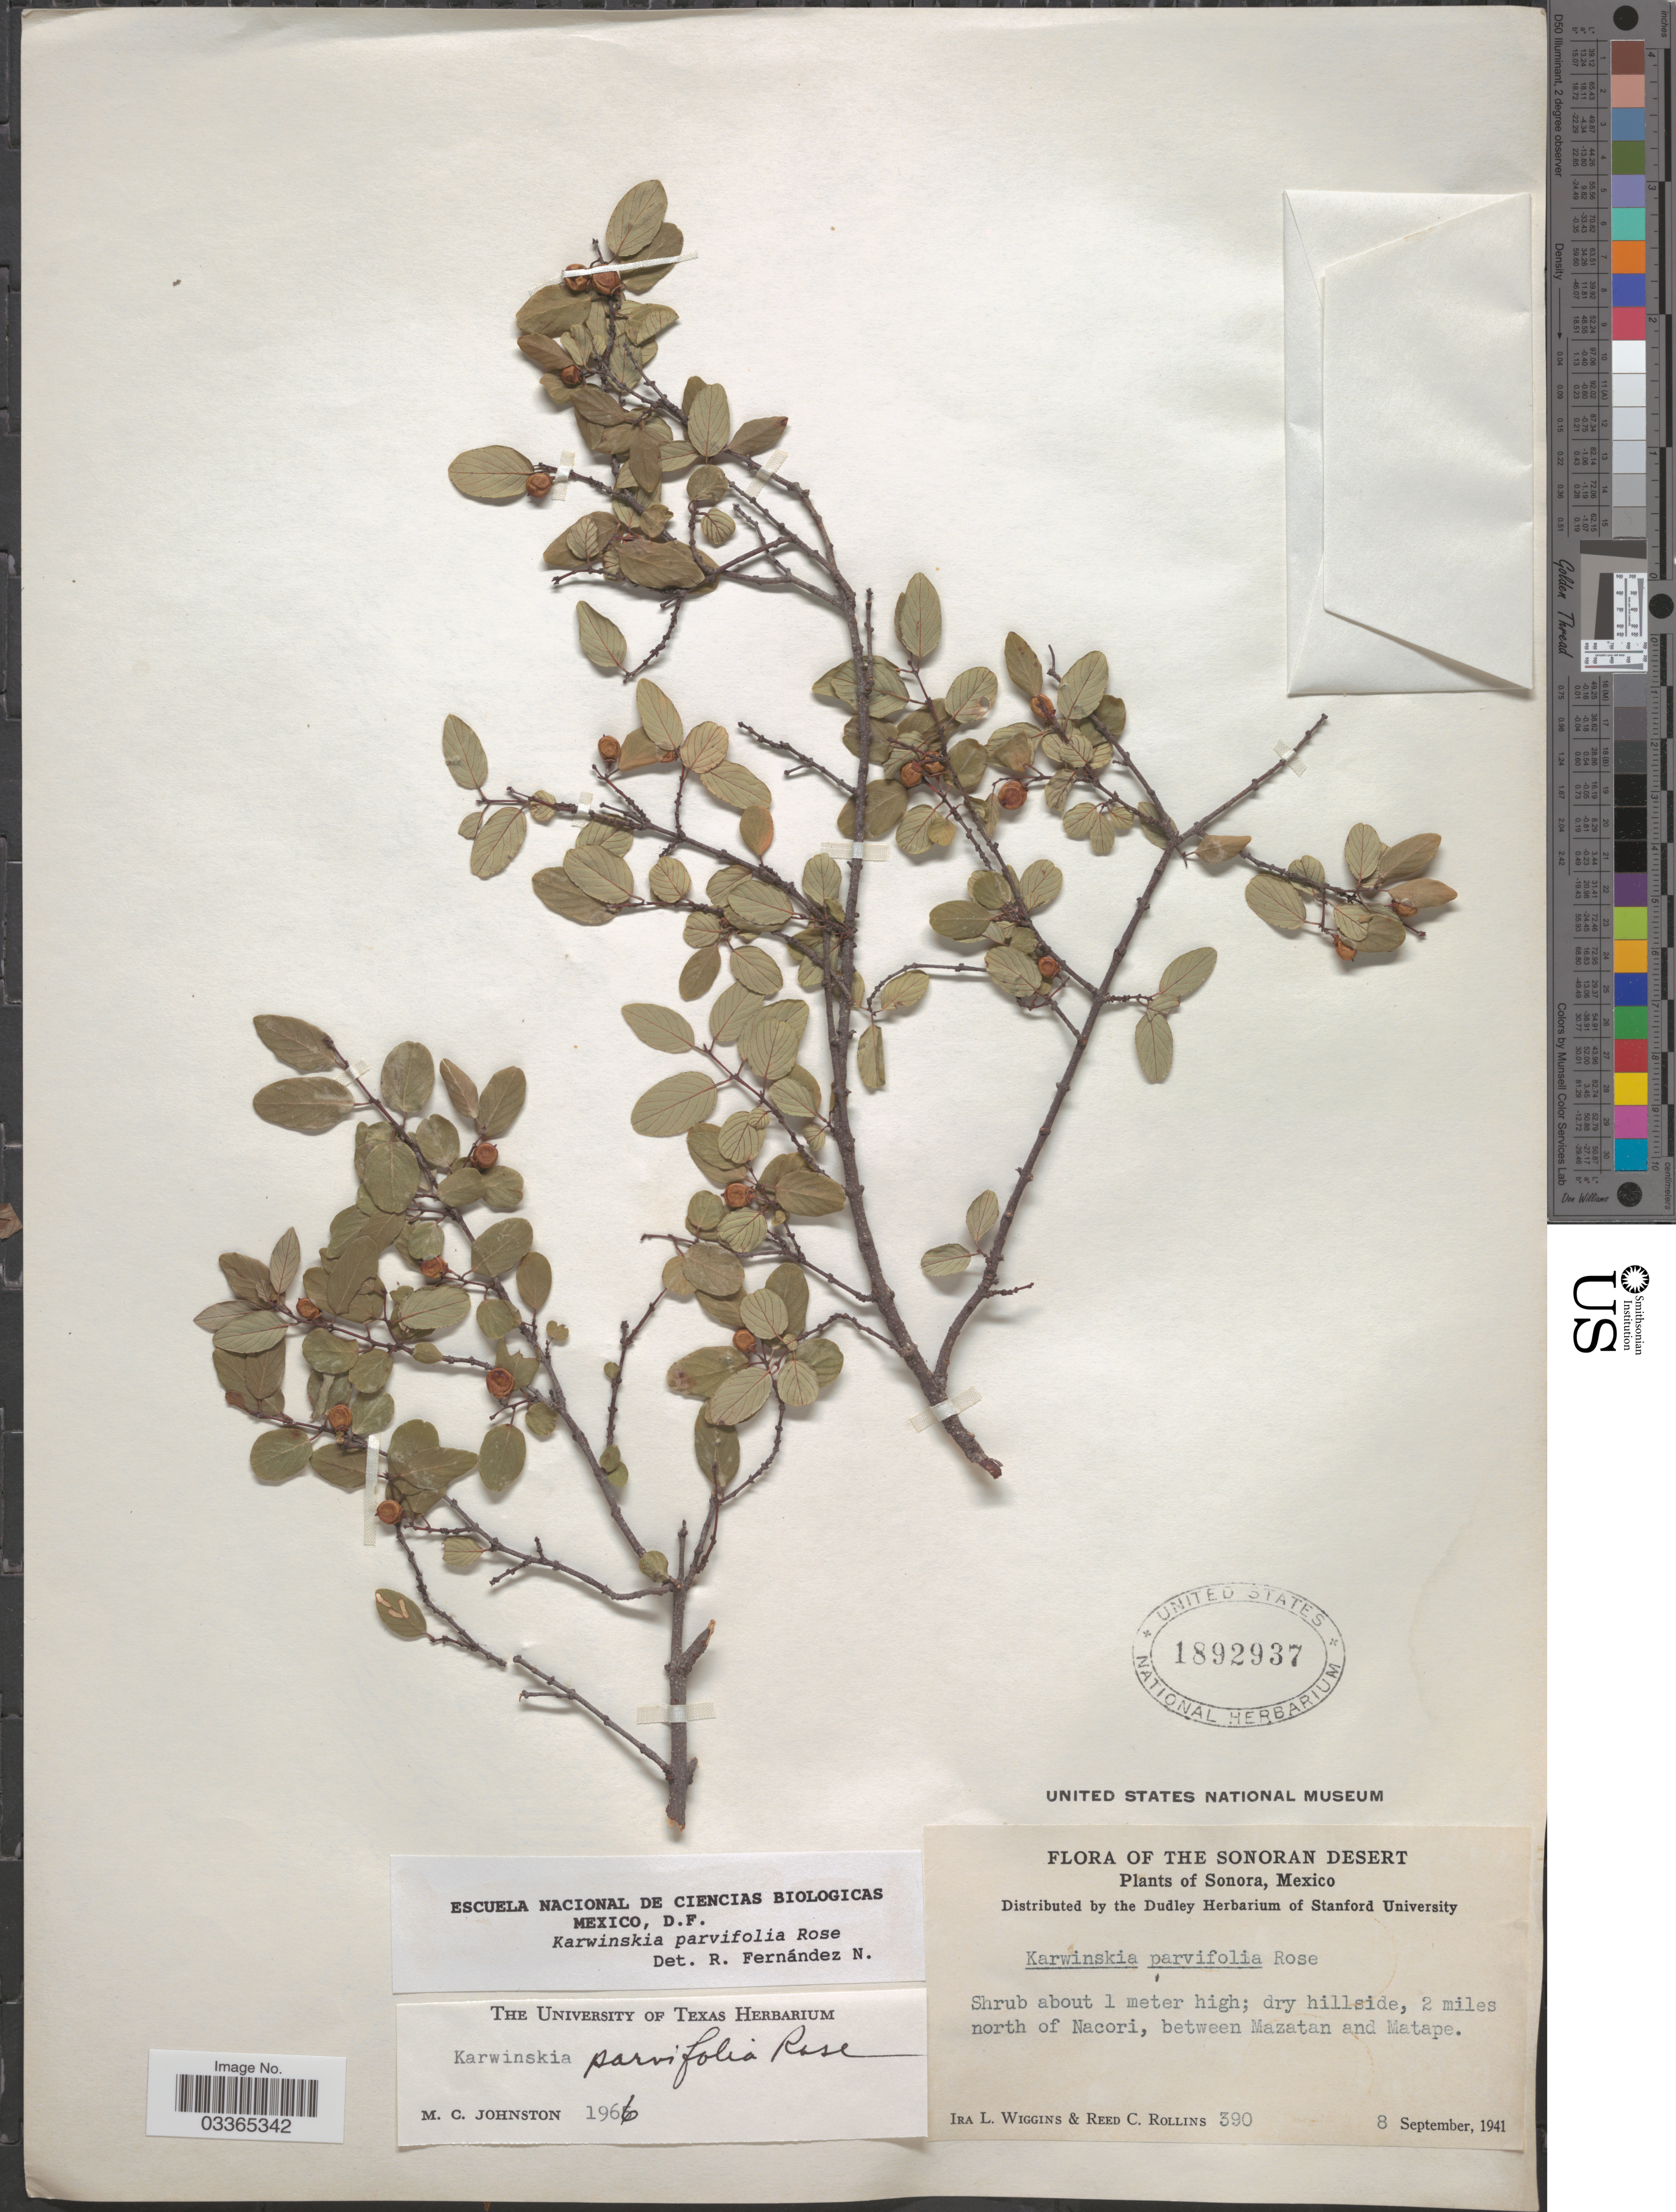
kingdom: Plantae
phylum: Tracheophyta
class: Magnoliopsida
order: Rosales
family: Rhamnaceae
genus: Karwinskia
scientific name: Karwinskia parvifolia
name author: Rose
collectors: I. L. Wiggins & R. C. Rollins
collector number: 390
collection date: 1941-09-08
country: Mexico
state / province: Sonora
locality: Sonoran Desert. 2 miles north of Nacori, between Mazatan and Matape.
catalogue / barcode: US 1892937